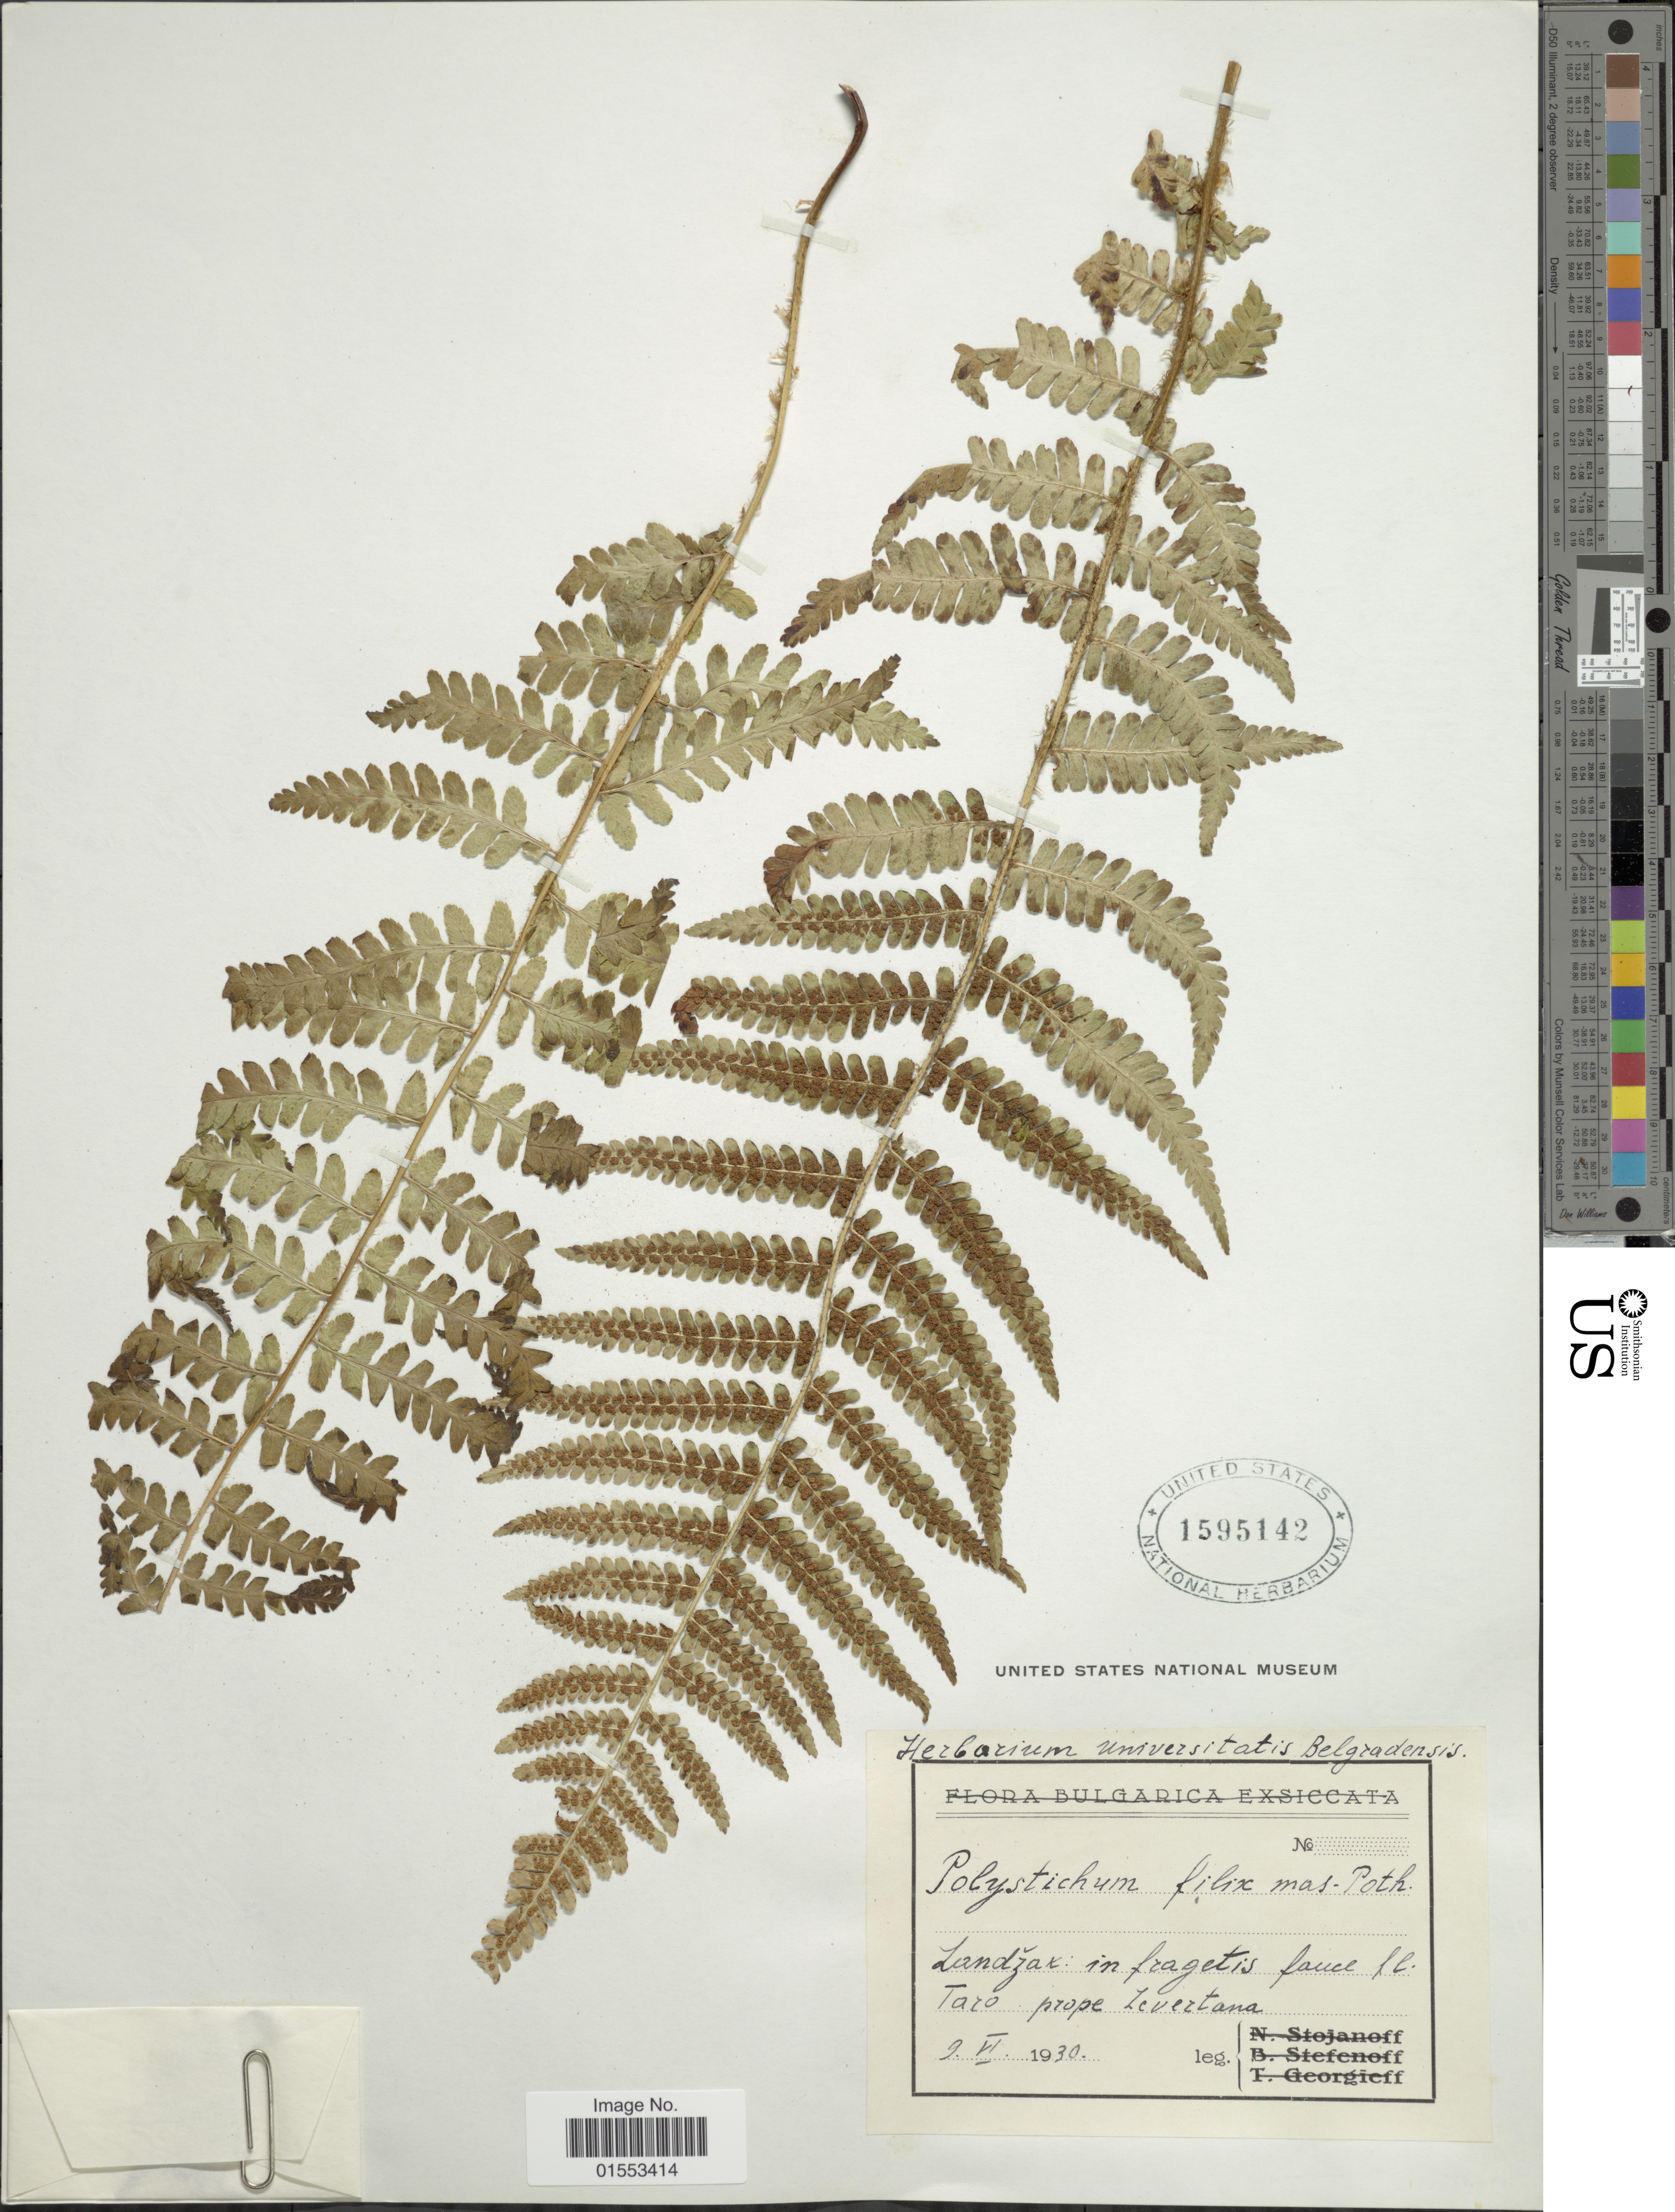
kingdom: Plantae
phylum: Tracheophyta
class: Polypodiopsida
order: Polypodiales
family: Dryopteridaceae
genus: Dryopteris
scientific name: Dryopteris filix-mas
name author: (L.) Schott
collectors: ex herb. Universitatis Belgradensis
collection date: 1930-06-09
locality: Landzax: in fragetis fauce fl. Taro prope Levertana. [interpreted]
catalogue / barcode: US 1595142